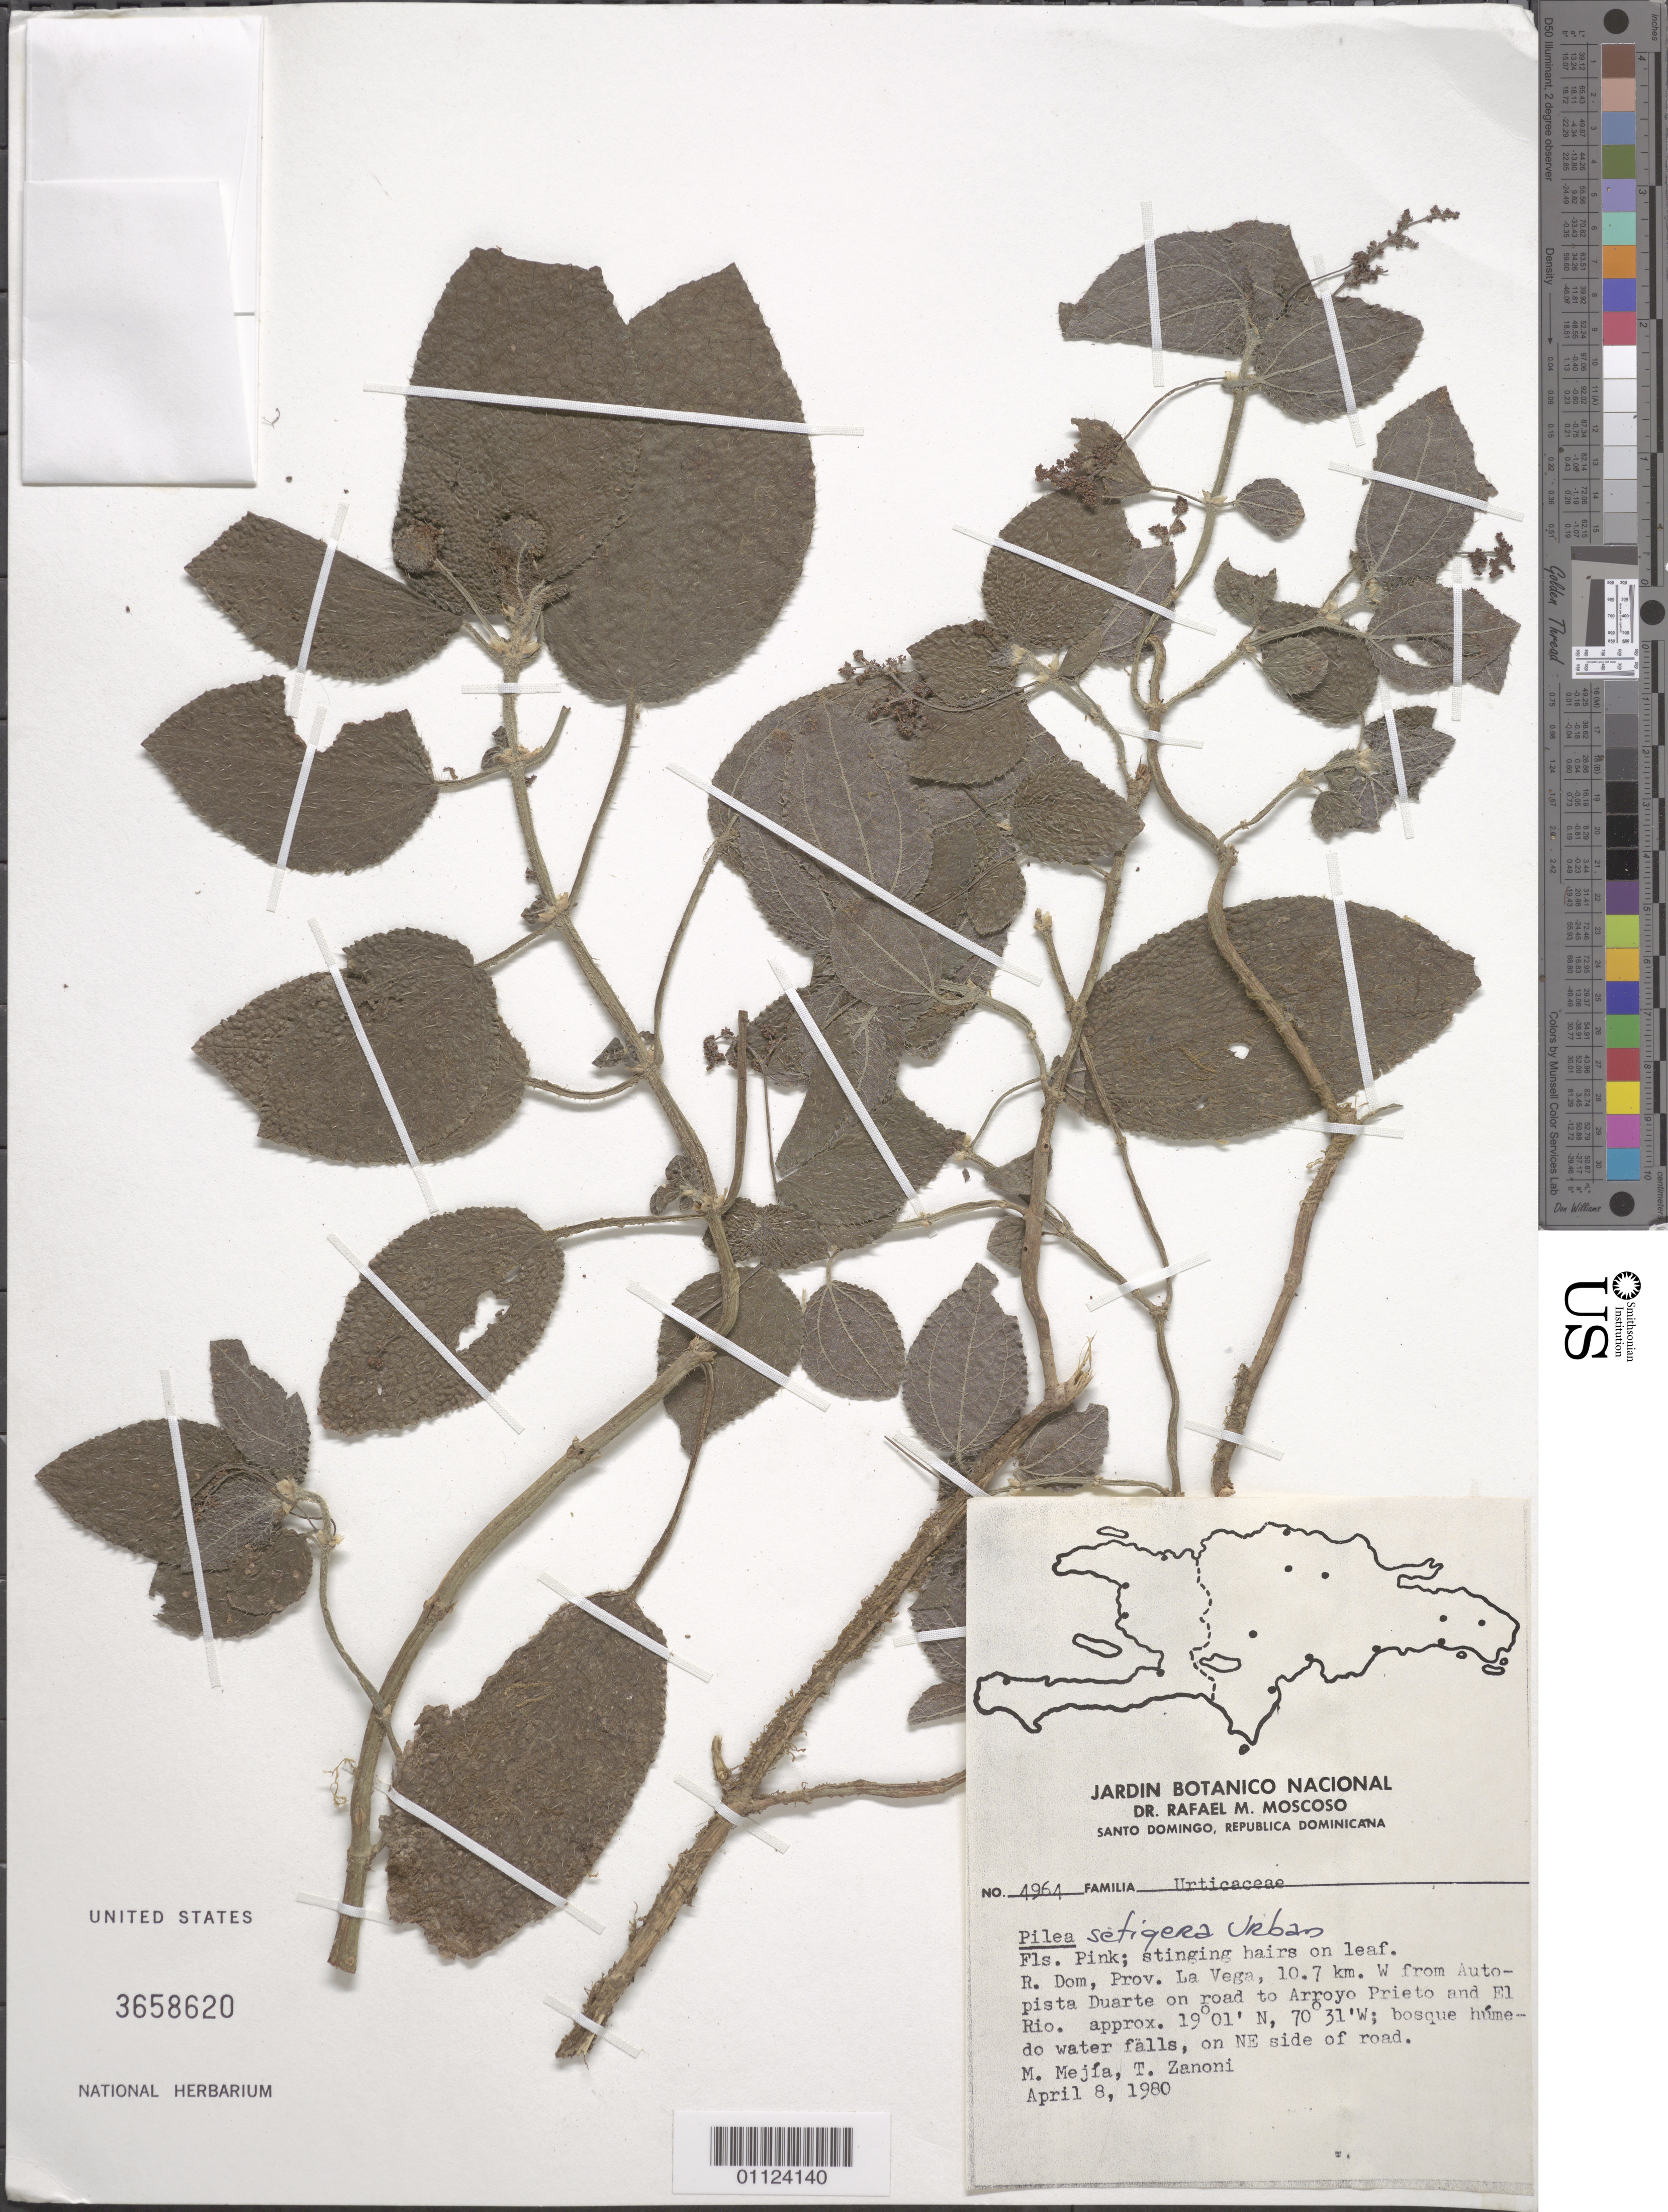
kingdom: Plantae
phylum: Tracheophyta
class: Magnoliopsida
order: Rosales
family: Urticaceae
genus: Pilea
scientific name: Pilea setigera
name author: Urb.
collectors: M. Mejia & T. A. Zanoni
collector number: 4964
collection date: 1980-04-08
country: Dominican Republic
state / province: La Vega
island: Hispaniola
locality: Autopista Duarte, 10.7 km W, on road to Arroyo Prieto and El Río.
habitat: Bosque húmedo water falls, on NE side of road.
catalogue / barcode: US 3658620